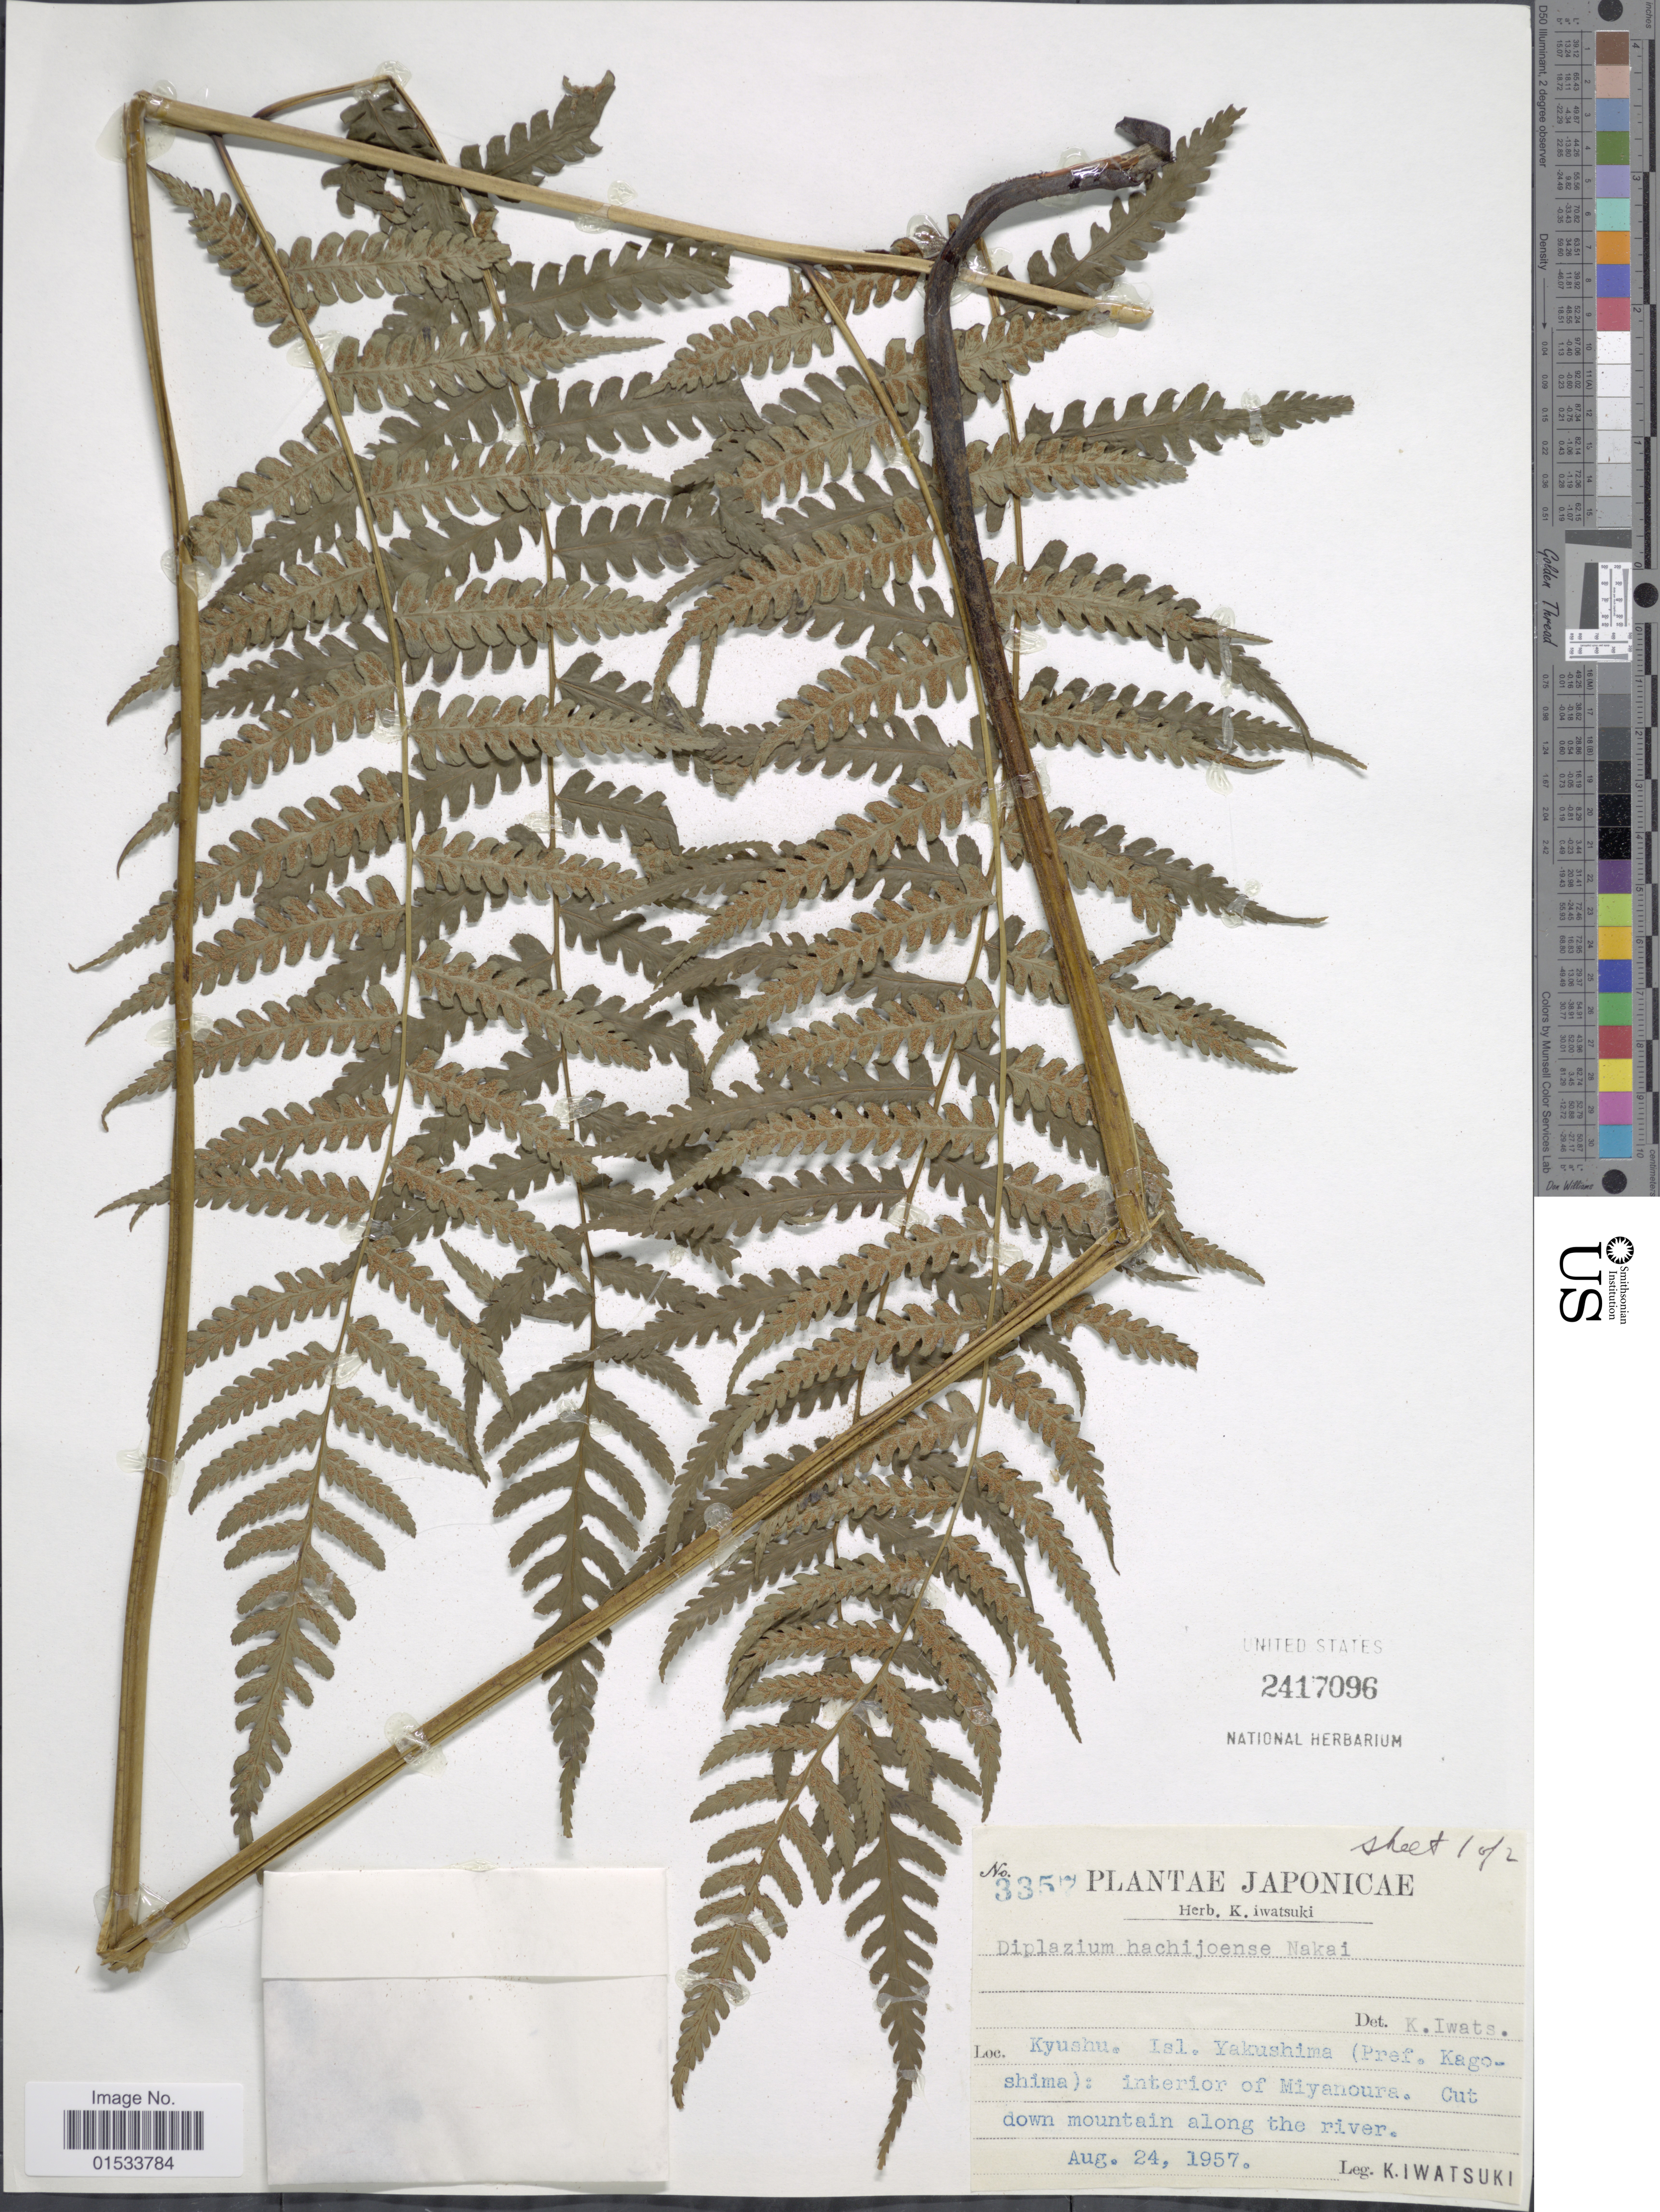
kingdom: Plantae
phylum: Tracheophyta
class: Polypodiopsida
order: Polypodiales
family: Athyriaceae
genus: Diplazium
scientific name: Diplazium hachijoense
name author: Nakai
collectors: K. Iwatsuki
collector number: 3357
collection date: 1957-08-24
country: Japan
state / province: Kagosima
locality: Kyushu, Isl. Yakushima, interior of Miyanoura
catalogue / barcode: US 2417096